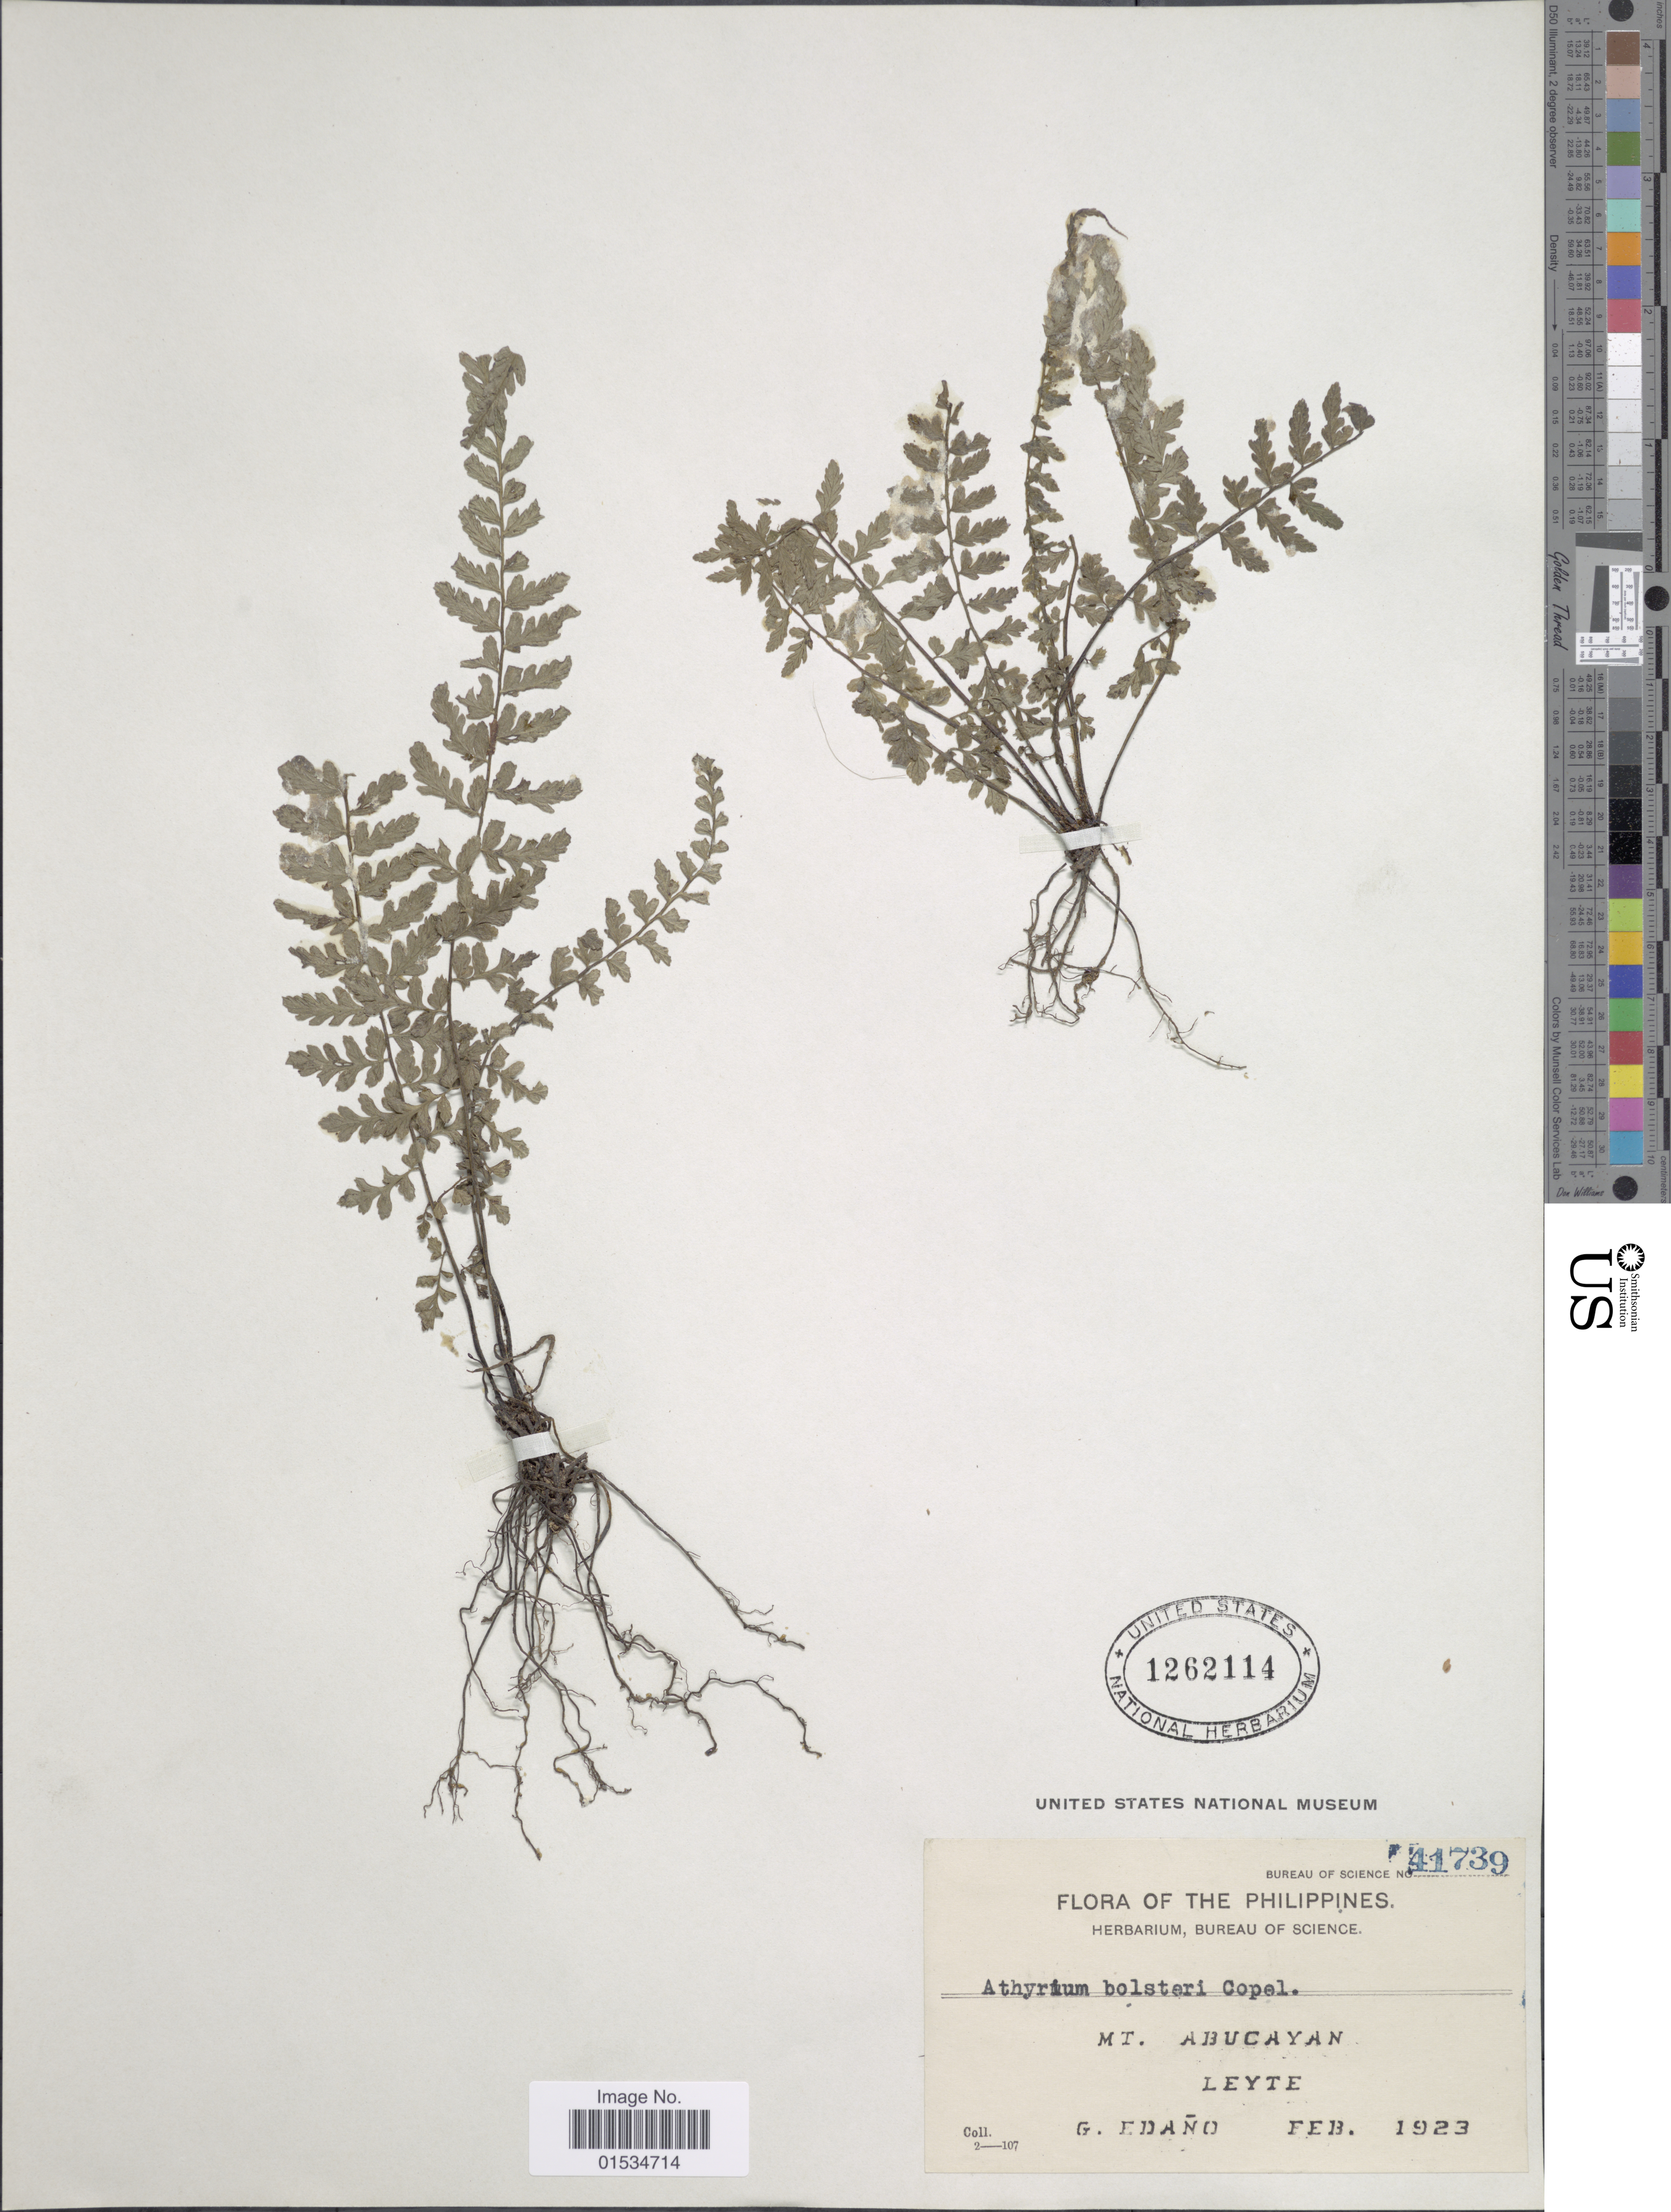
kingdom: Plantae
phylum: Tracheophyta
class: Polypodiopsida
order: Polypodiales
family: Athyriaceae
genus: Diplazium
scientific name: Diplazium bolsteri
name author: Copel.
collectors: G. Edaño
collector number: Bureau of Science 41739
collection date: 1923-02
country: Philippines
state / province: Eastern Visayas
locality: Mt. Abucayan, Leyte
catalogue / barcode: US 1262114